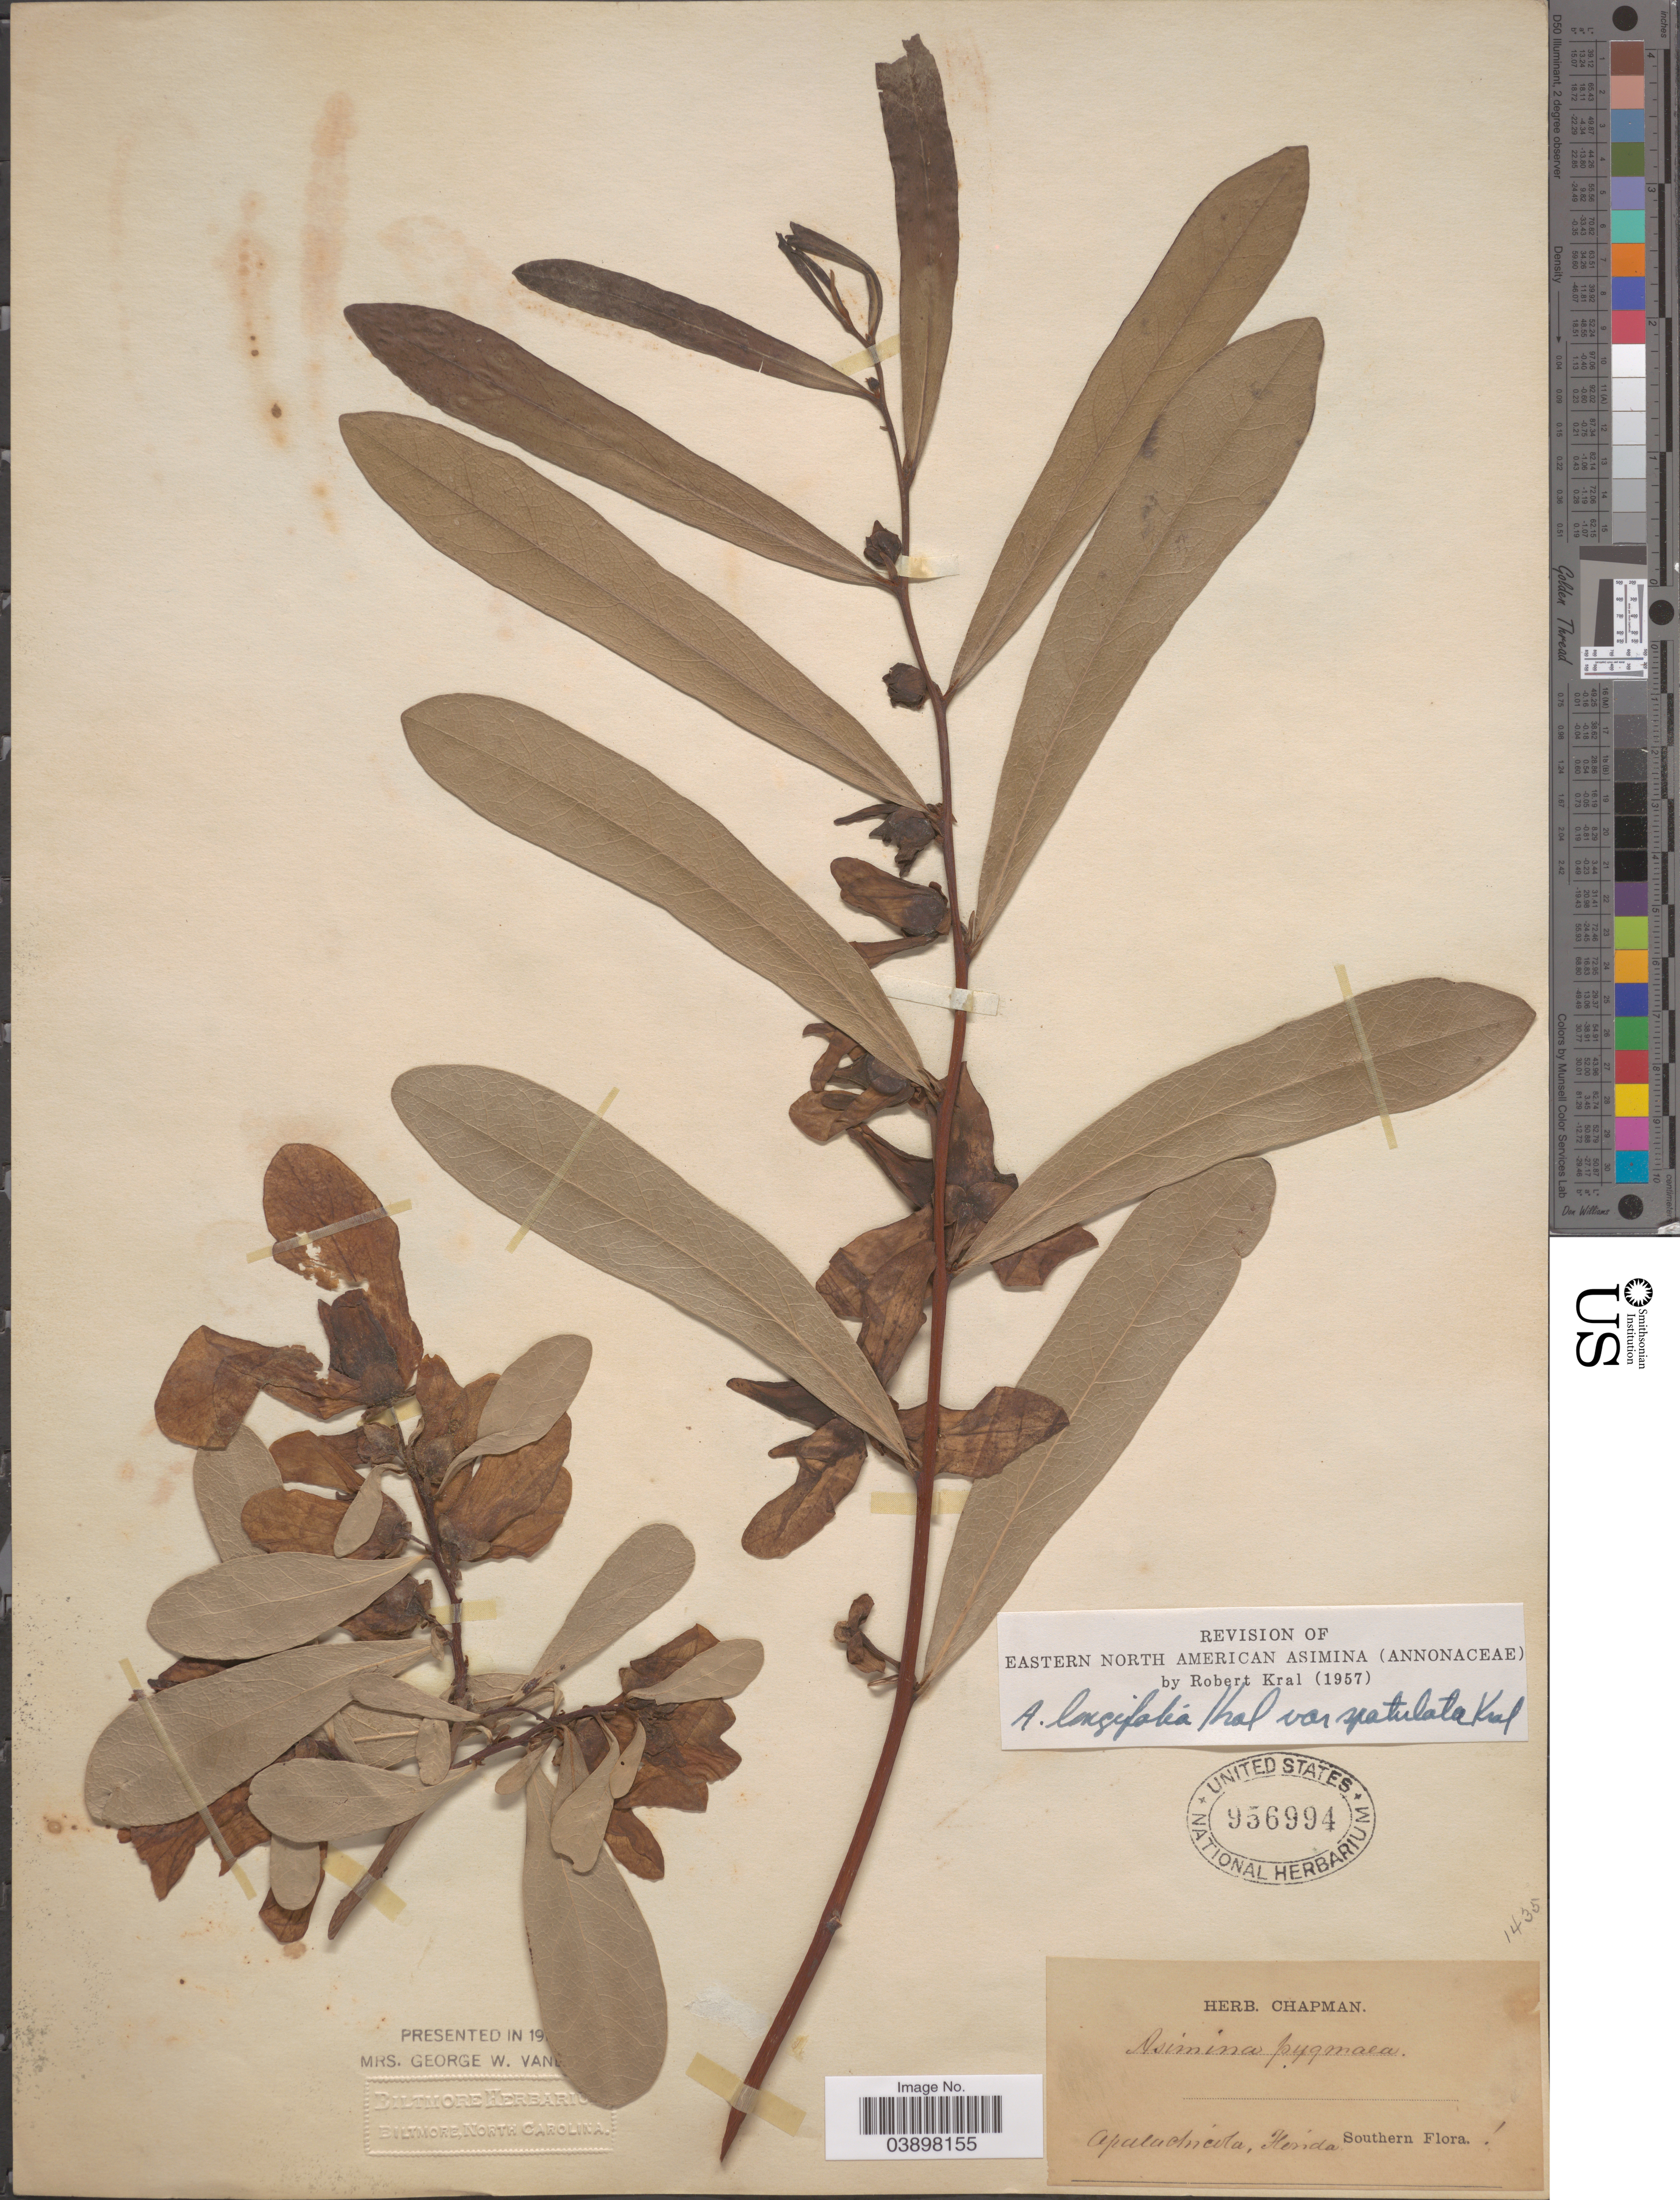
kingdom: Plantae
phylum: Tracheophyta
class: Magnoliopsida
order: Magnoliales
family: Annonaceae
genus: Asimina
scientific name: Asimina longifolia var. spatulata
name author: Kral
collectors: ex herb. Chapman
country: United States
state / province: Florida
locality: Apalachicola. Southern.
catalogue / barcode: US 956994